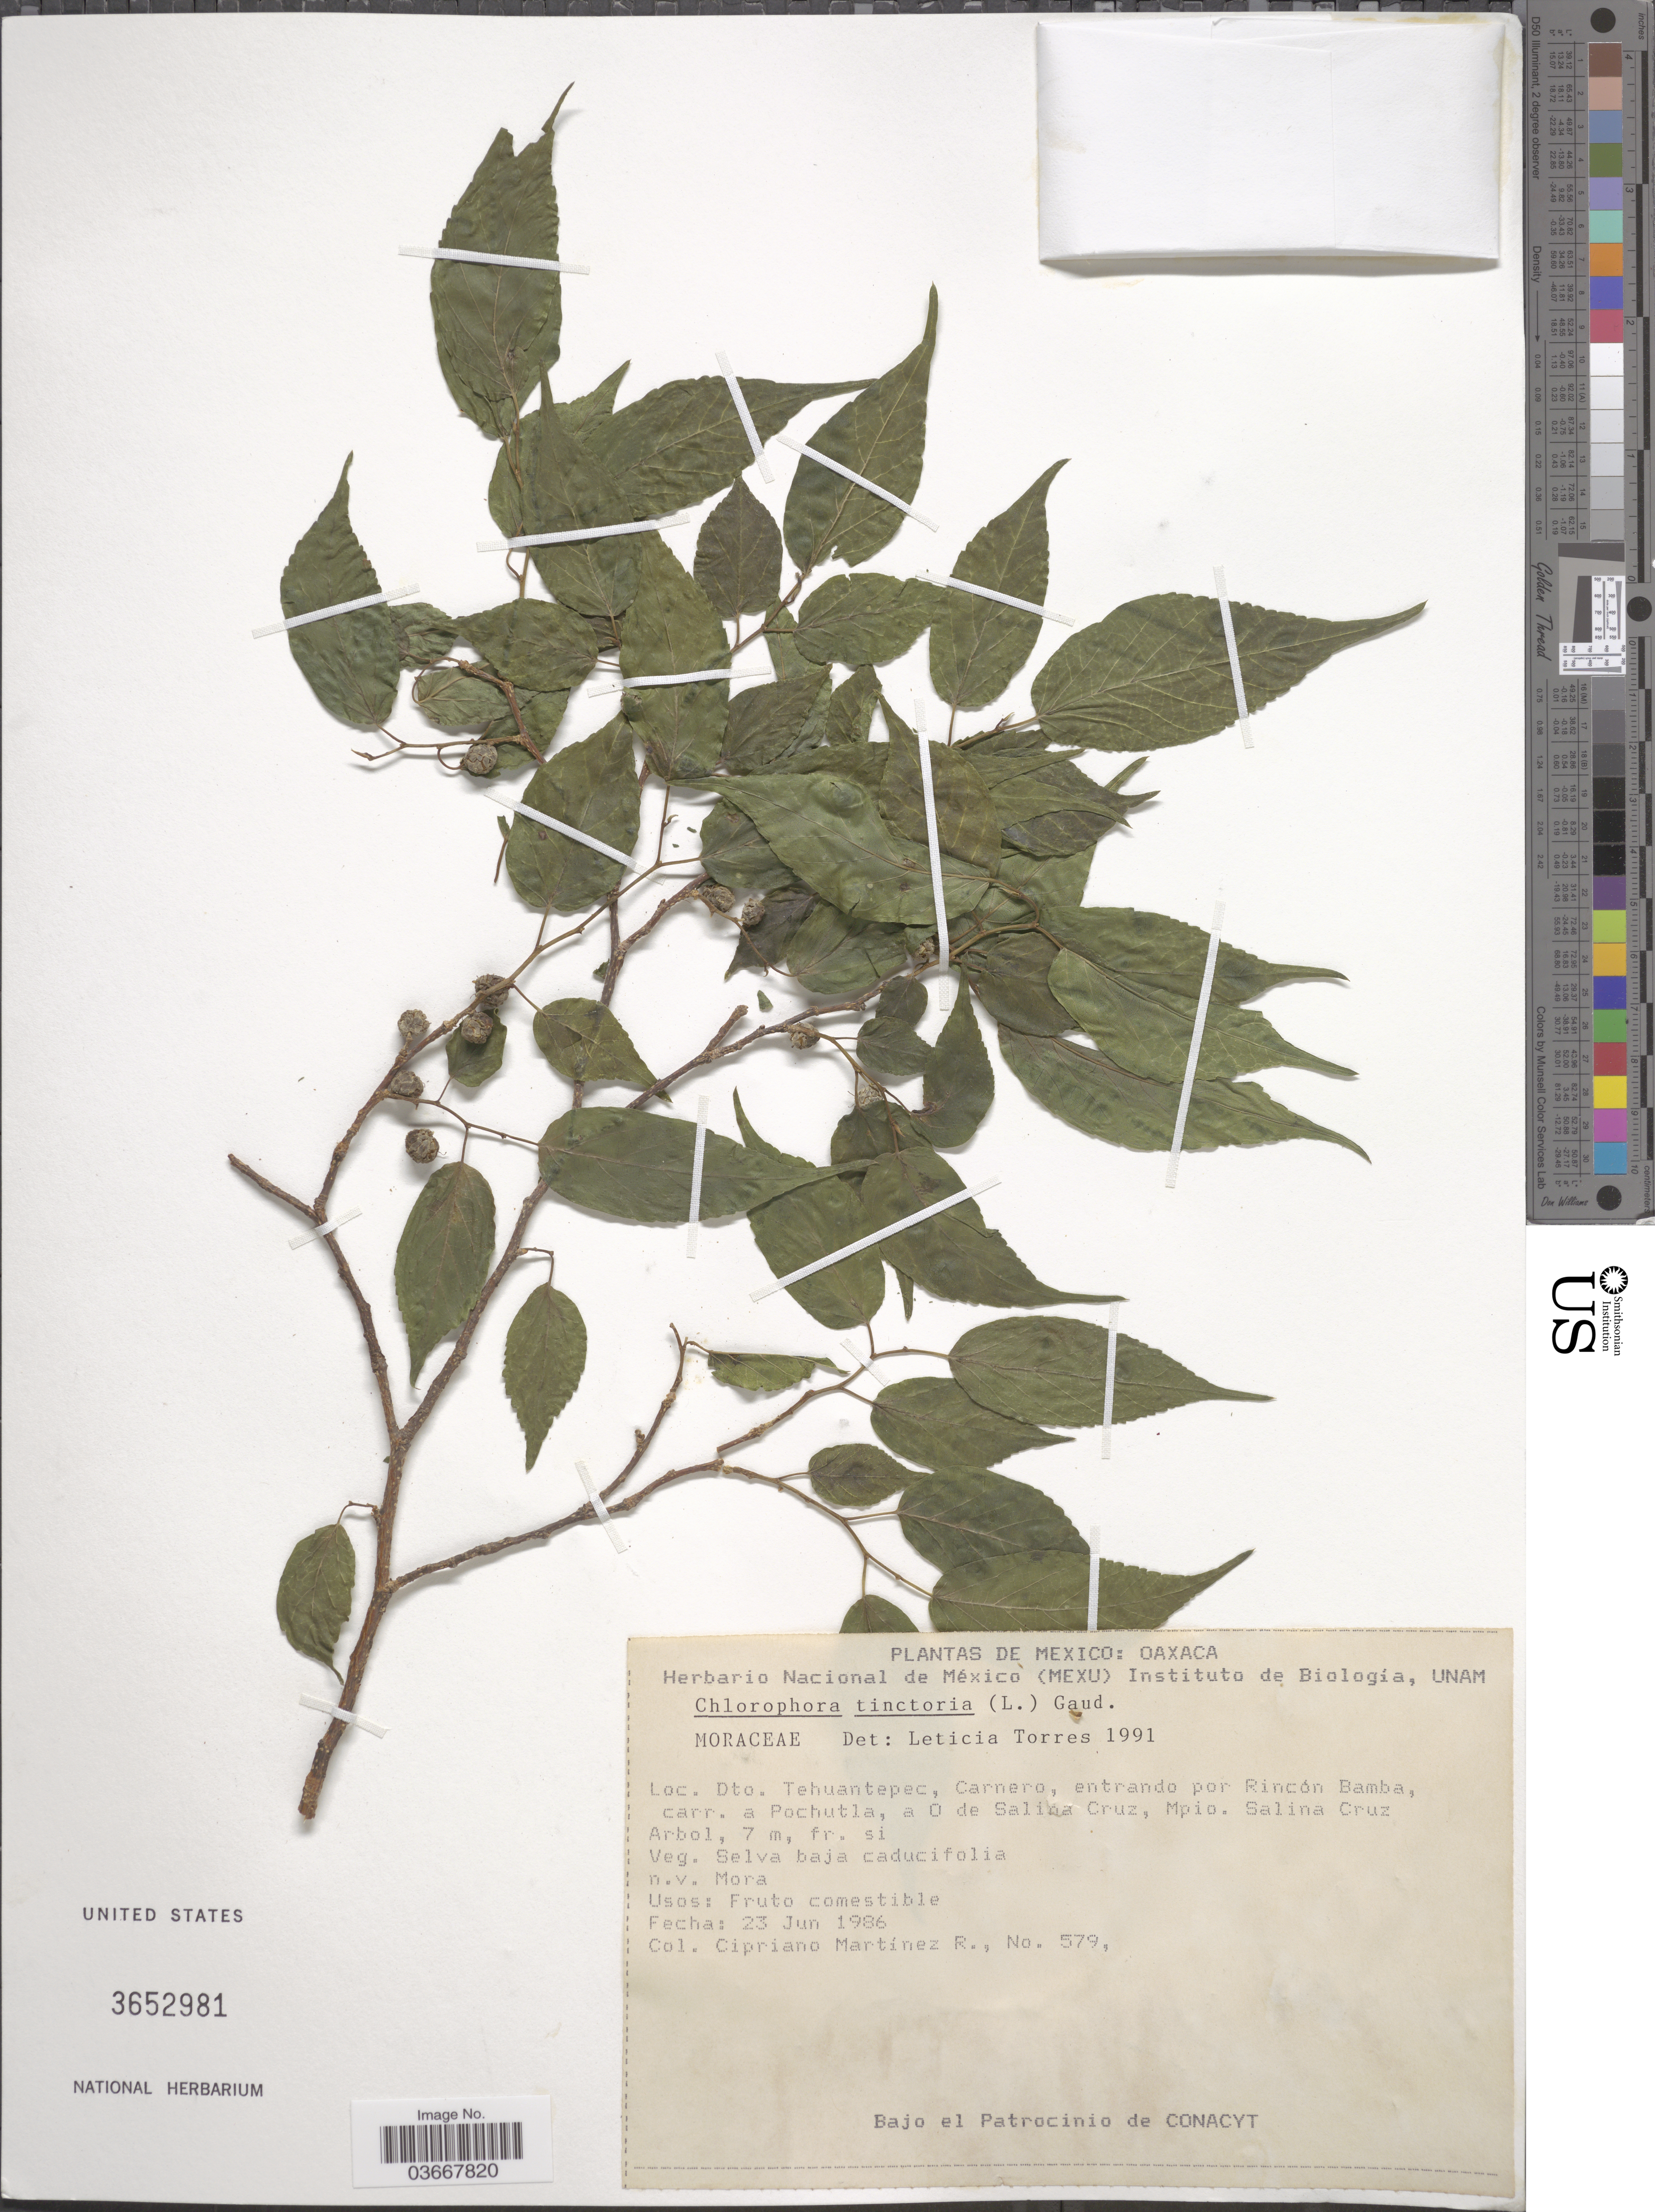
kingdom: Plantae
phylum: Tracheophyta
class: Magnoliopsida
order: Rosales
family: Moraceae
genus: Maclura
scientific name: Maclura tinctoria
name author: (L.) D. Don ex Steud.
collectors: C. Martínez R.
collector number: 579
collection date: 1986-06-23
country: Mexico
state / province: Oaxaca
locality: Dto. Tehuantepec, Carnero, entrando por Rincón Bamba, carr. a Pochutla, a 0 de Salina Cruz, Mpio. Salina Cruz.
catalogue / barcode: US 3652981